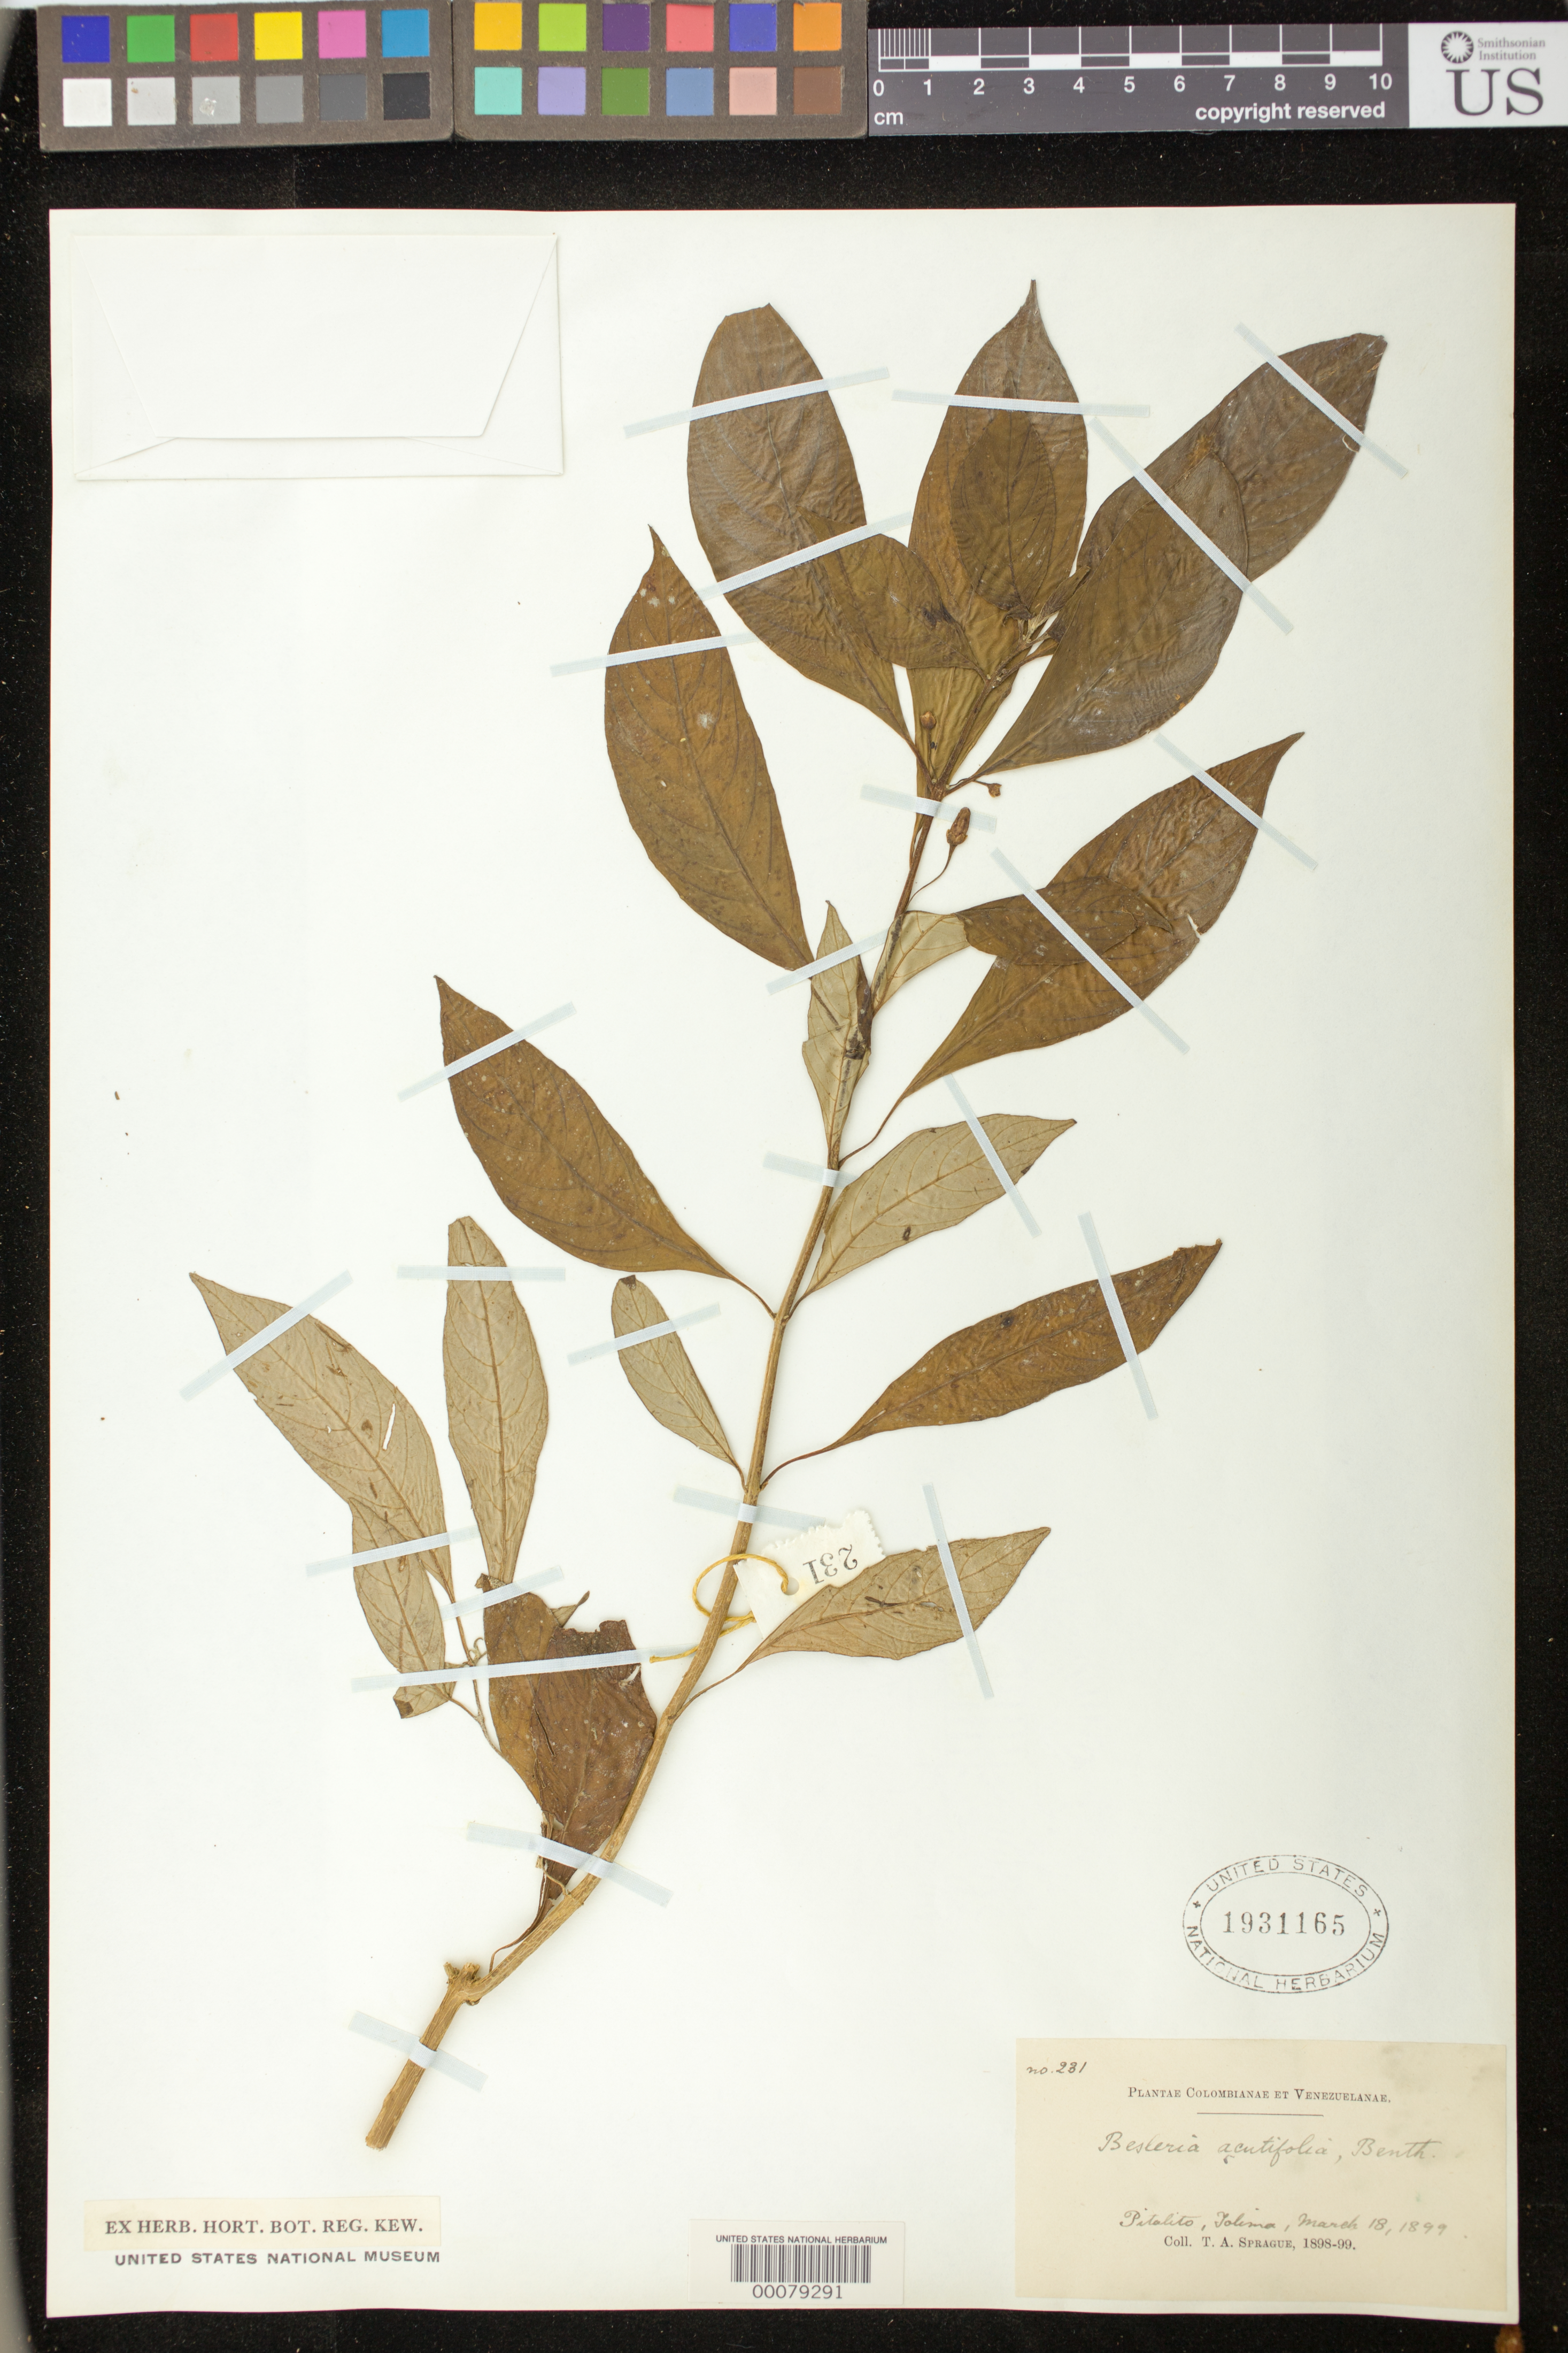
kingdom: Plantae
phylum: Tracheophyta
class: Magnoliopsida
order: Lamiales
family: Gesneriaceae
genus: Besleria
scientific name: Besleria solanoides var. solanoides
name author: Kunth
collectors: T. A. Sprague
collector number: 231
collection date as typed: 18 Mar 1899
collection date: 1899-03-18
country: Colombia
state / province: Tolima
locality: Pitalito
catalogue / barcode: US 1931165